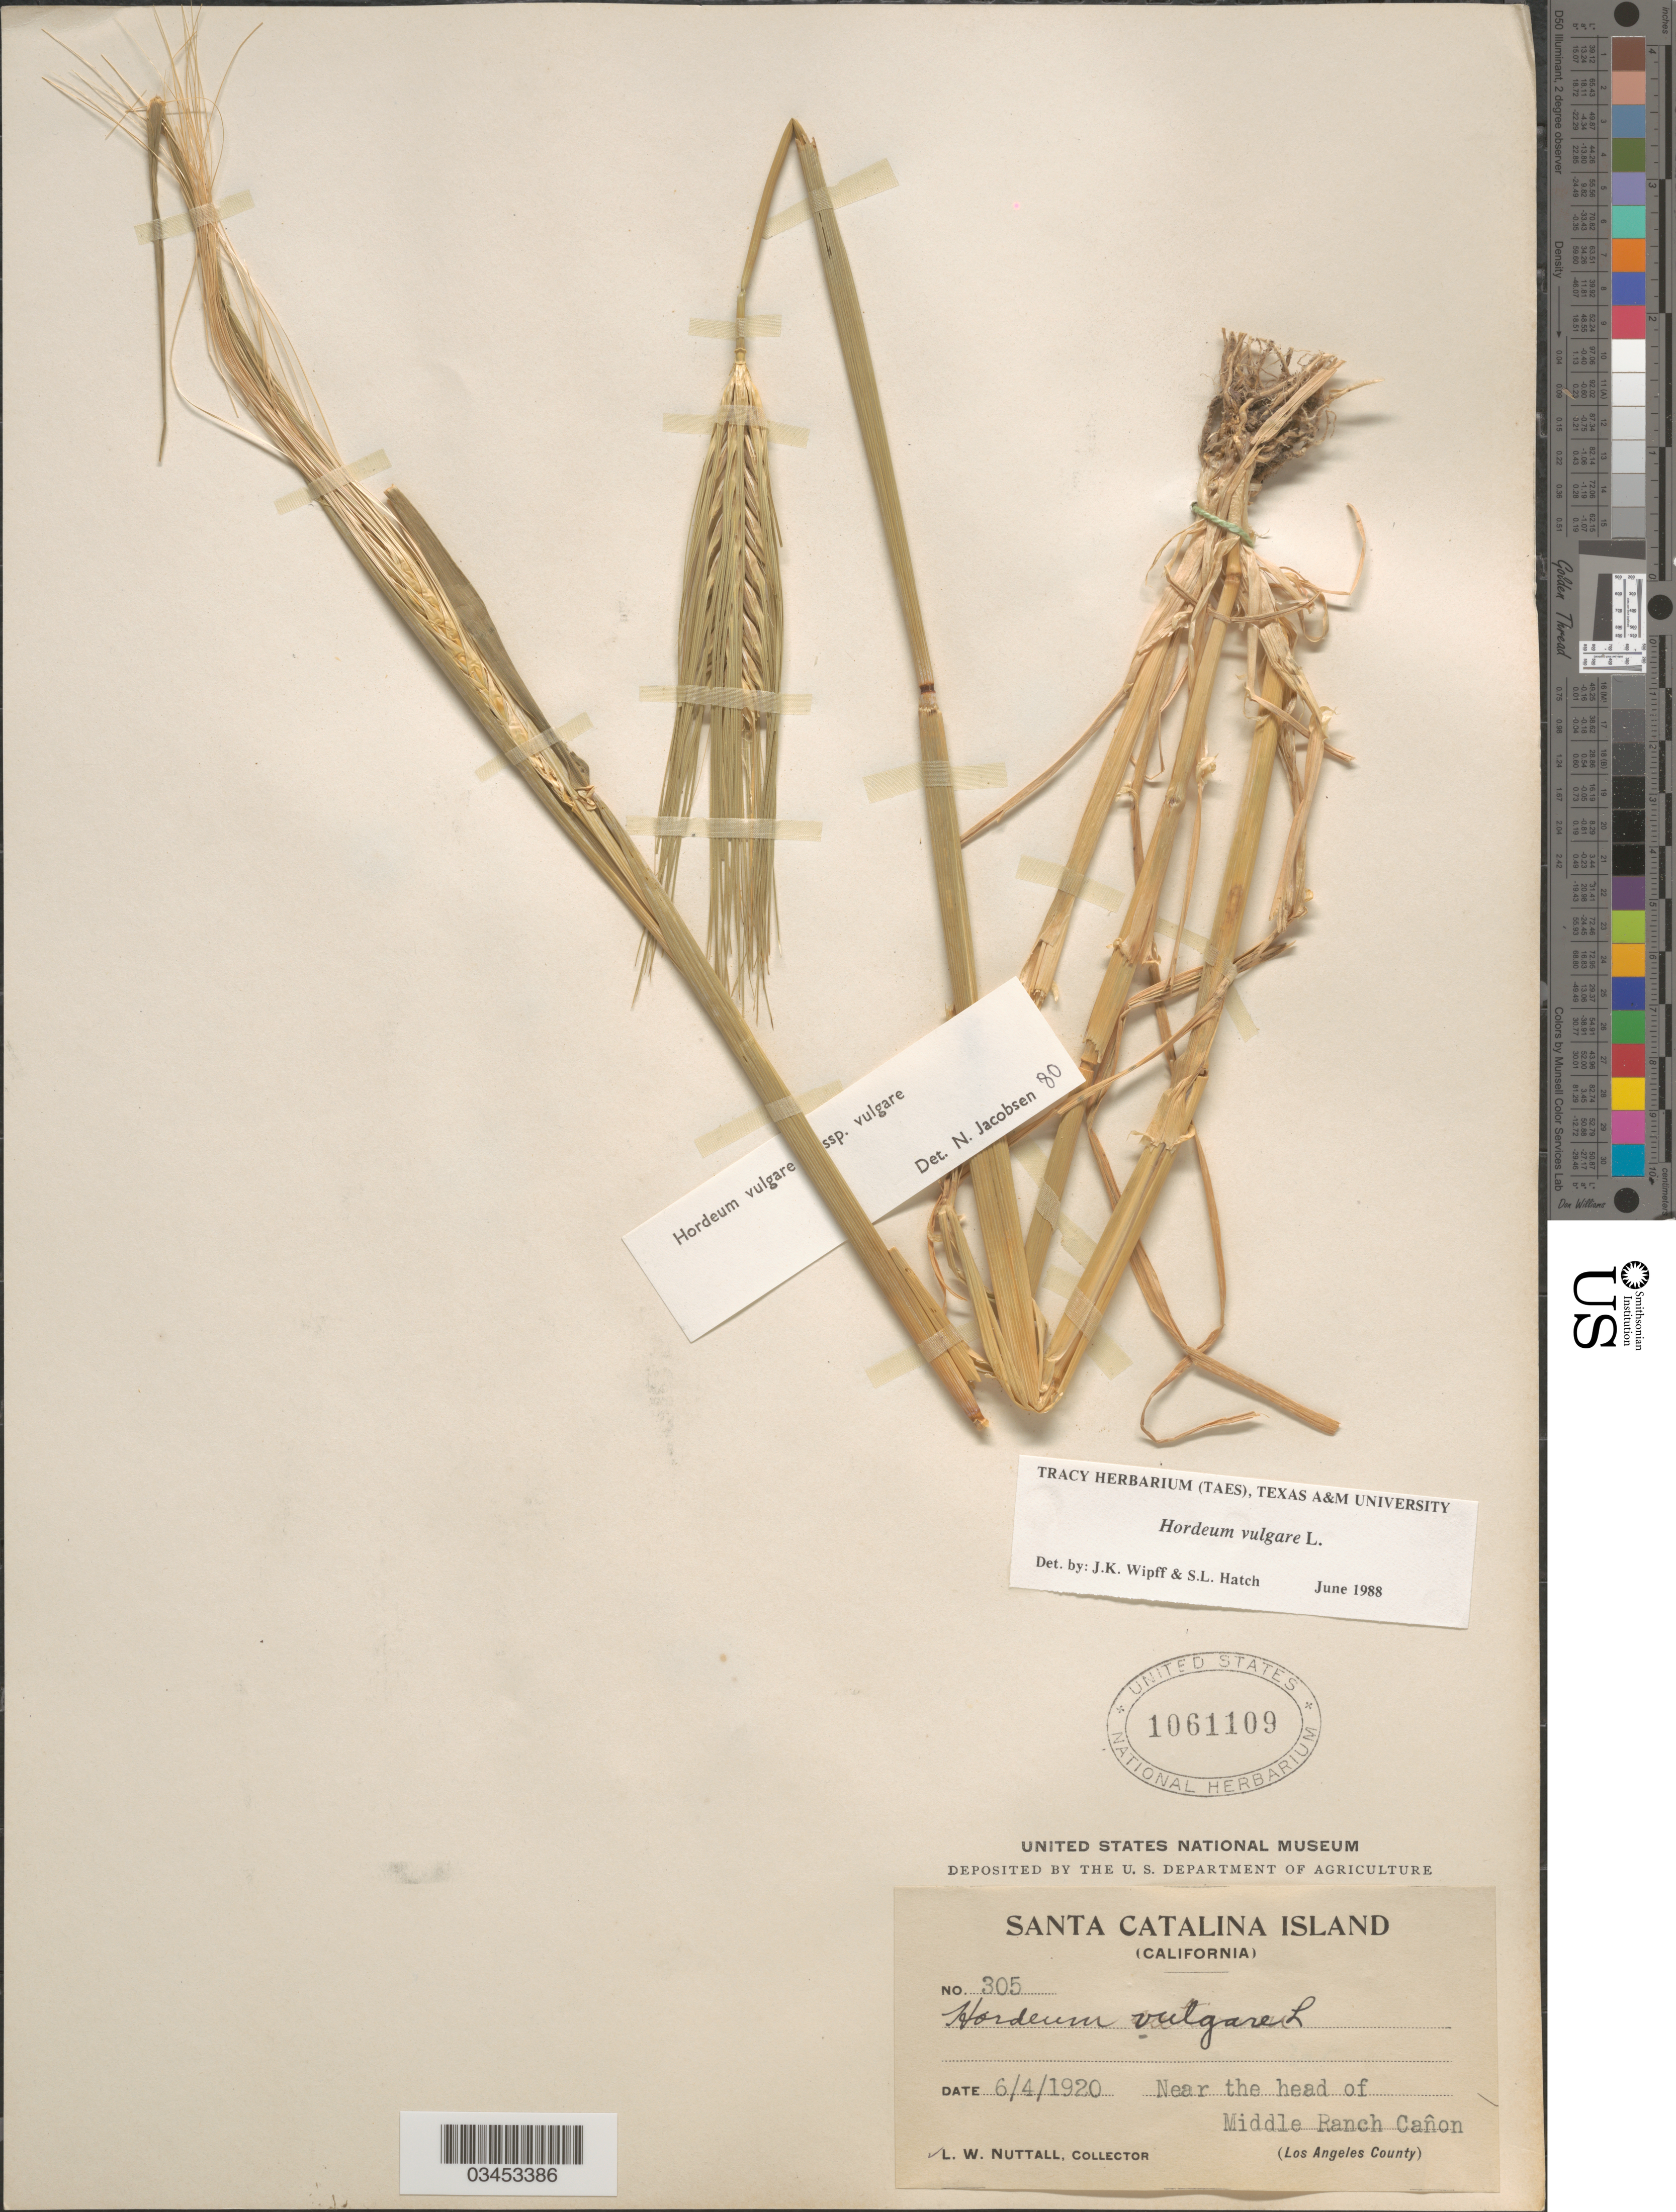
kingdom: Plantae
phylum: Tracheophyta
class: Liliopsida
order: Poales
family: Poaceae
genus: Hordeum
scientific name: Hordeum vulgare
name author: L.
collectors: L. W. Nuttall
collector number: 305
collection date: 1920-06-04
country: United States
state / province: California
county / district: Los Angeles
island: Santa Catalina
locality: Santa Catalina Island. Near the head of Middle Ranch Cañon.(Los Angeles County).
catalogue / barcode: US 1061109